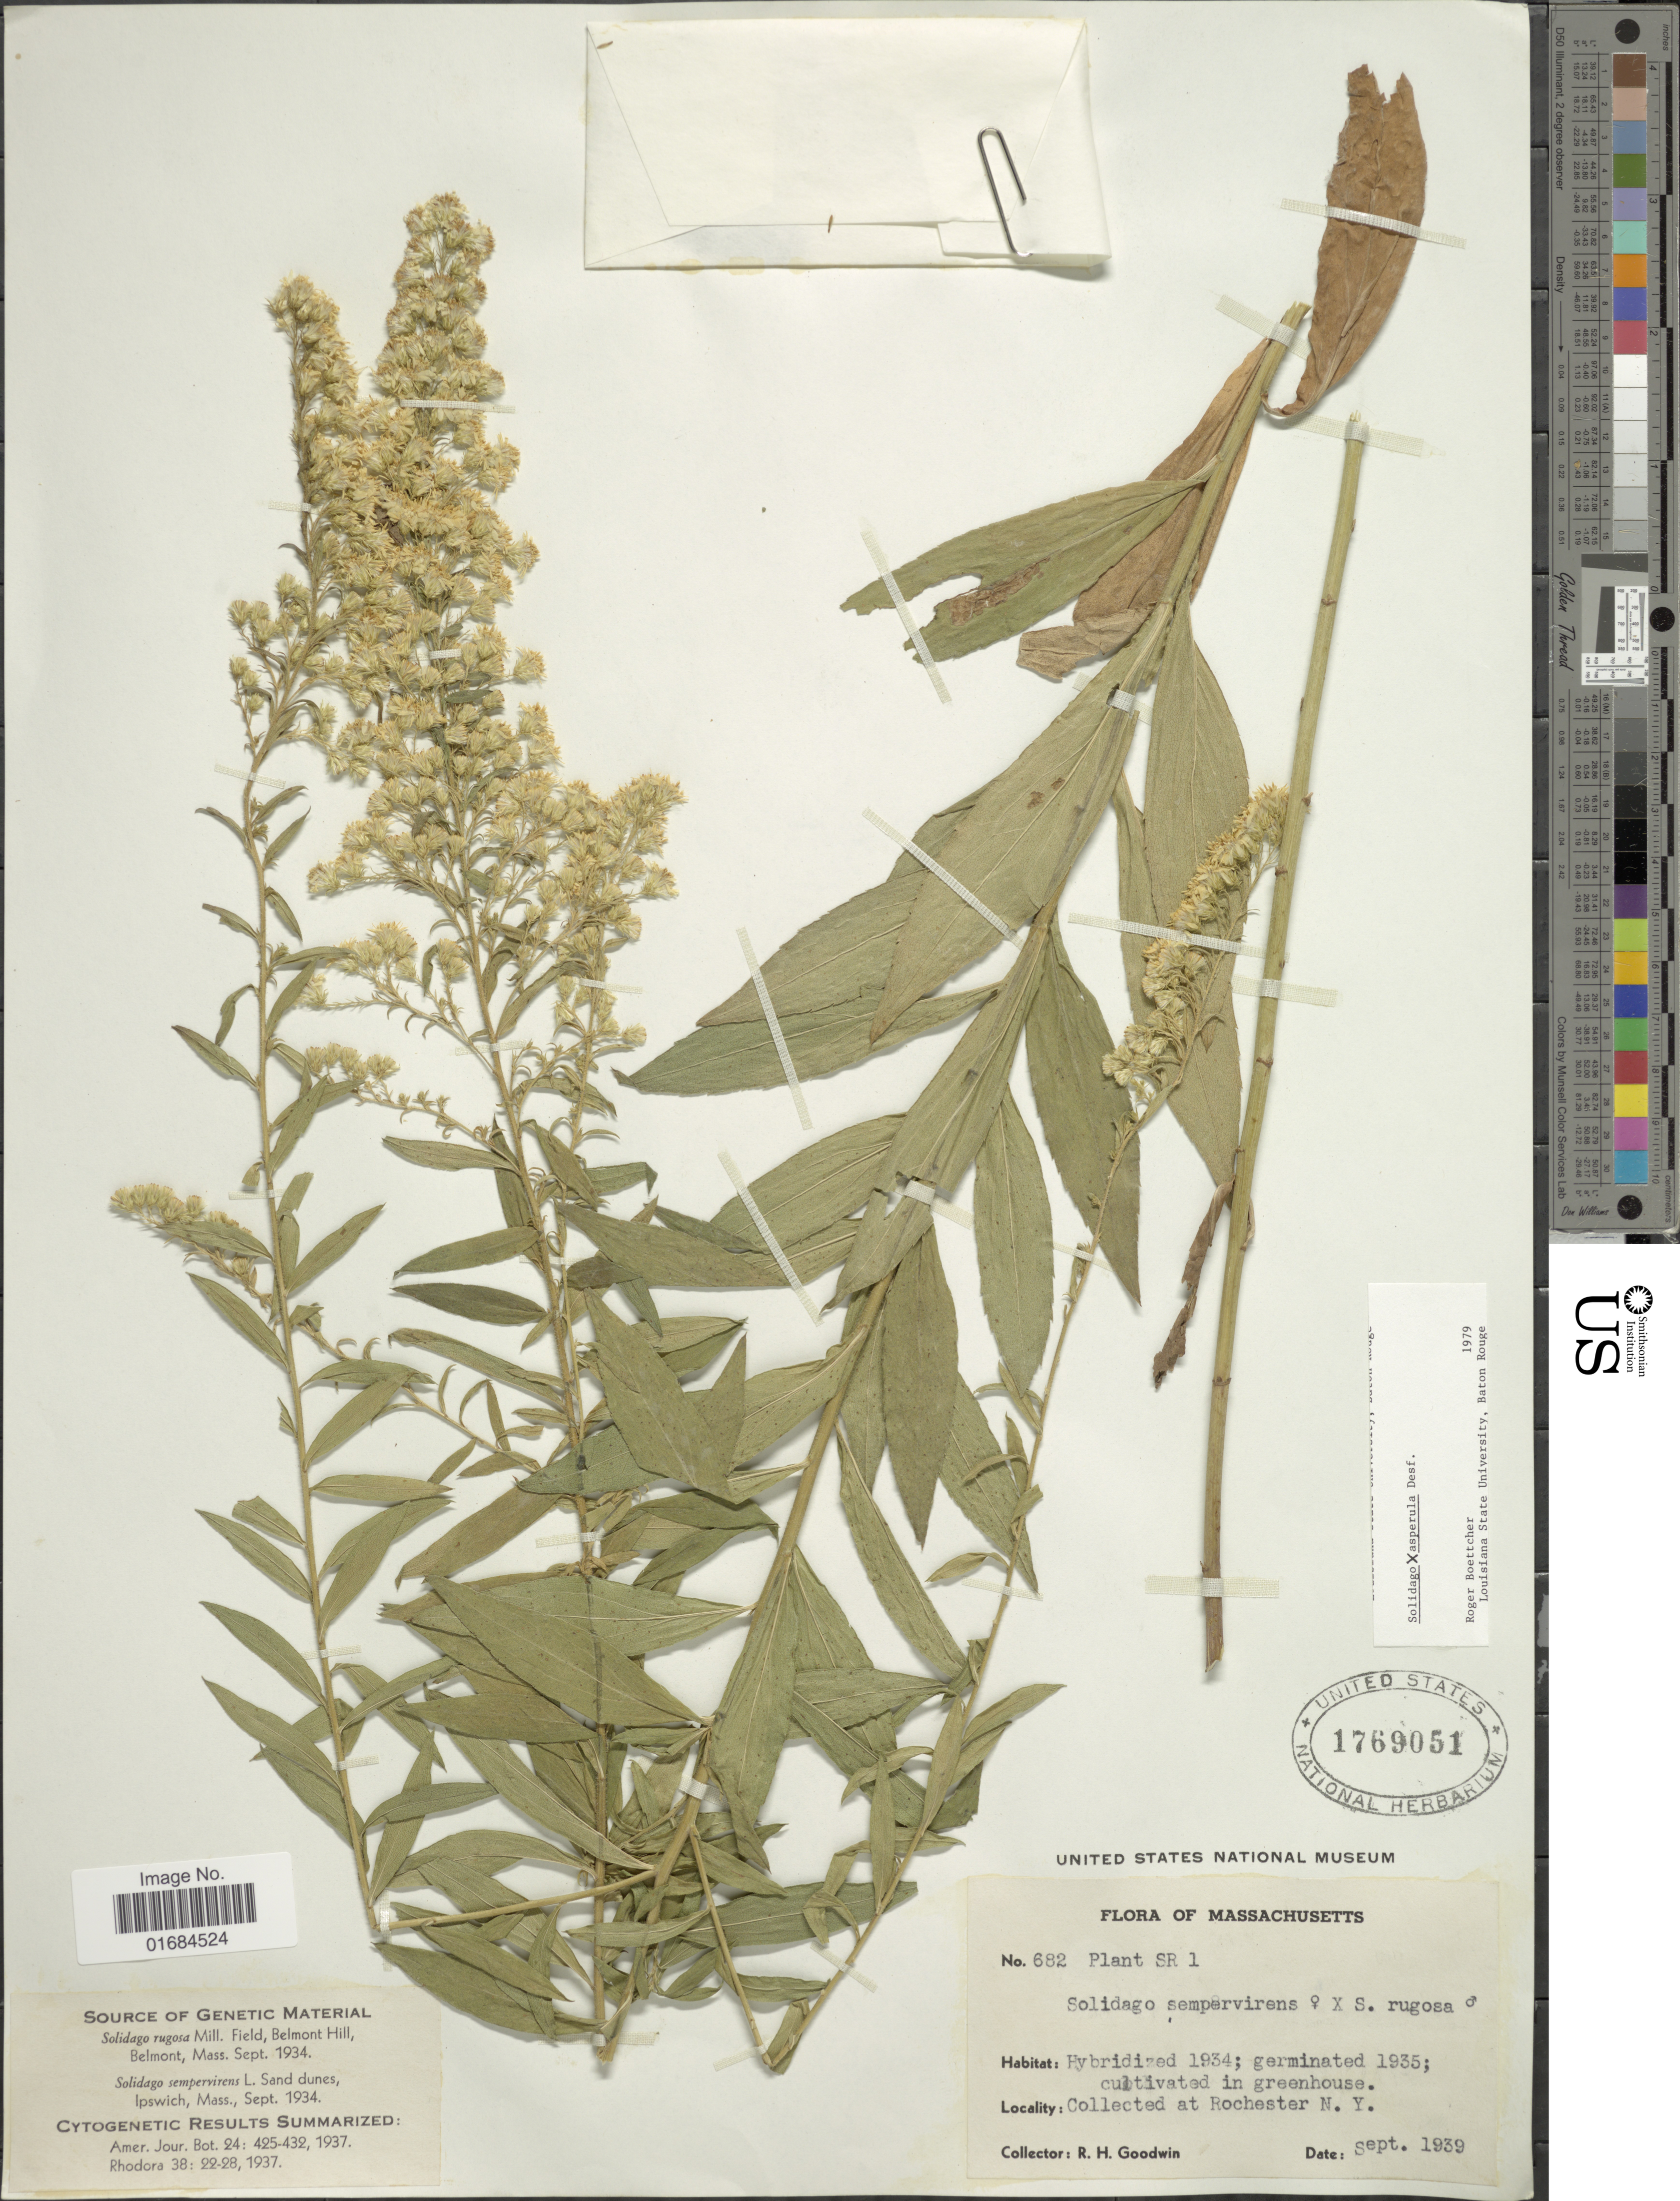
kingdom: Plantae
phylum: Tracheophyta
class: Magnoliopsida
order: Asterales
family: Asteraceae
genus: Solidago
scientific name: Solidago x asperula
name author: Desf.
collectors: R. Goodwin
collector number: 682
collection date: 1939-09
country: United States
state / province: New York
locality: Rochester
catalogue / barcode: US 1769051